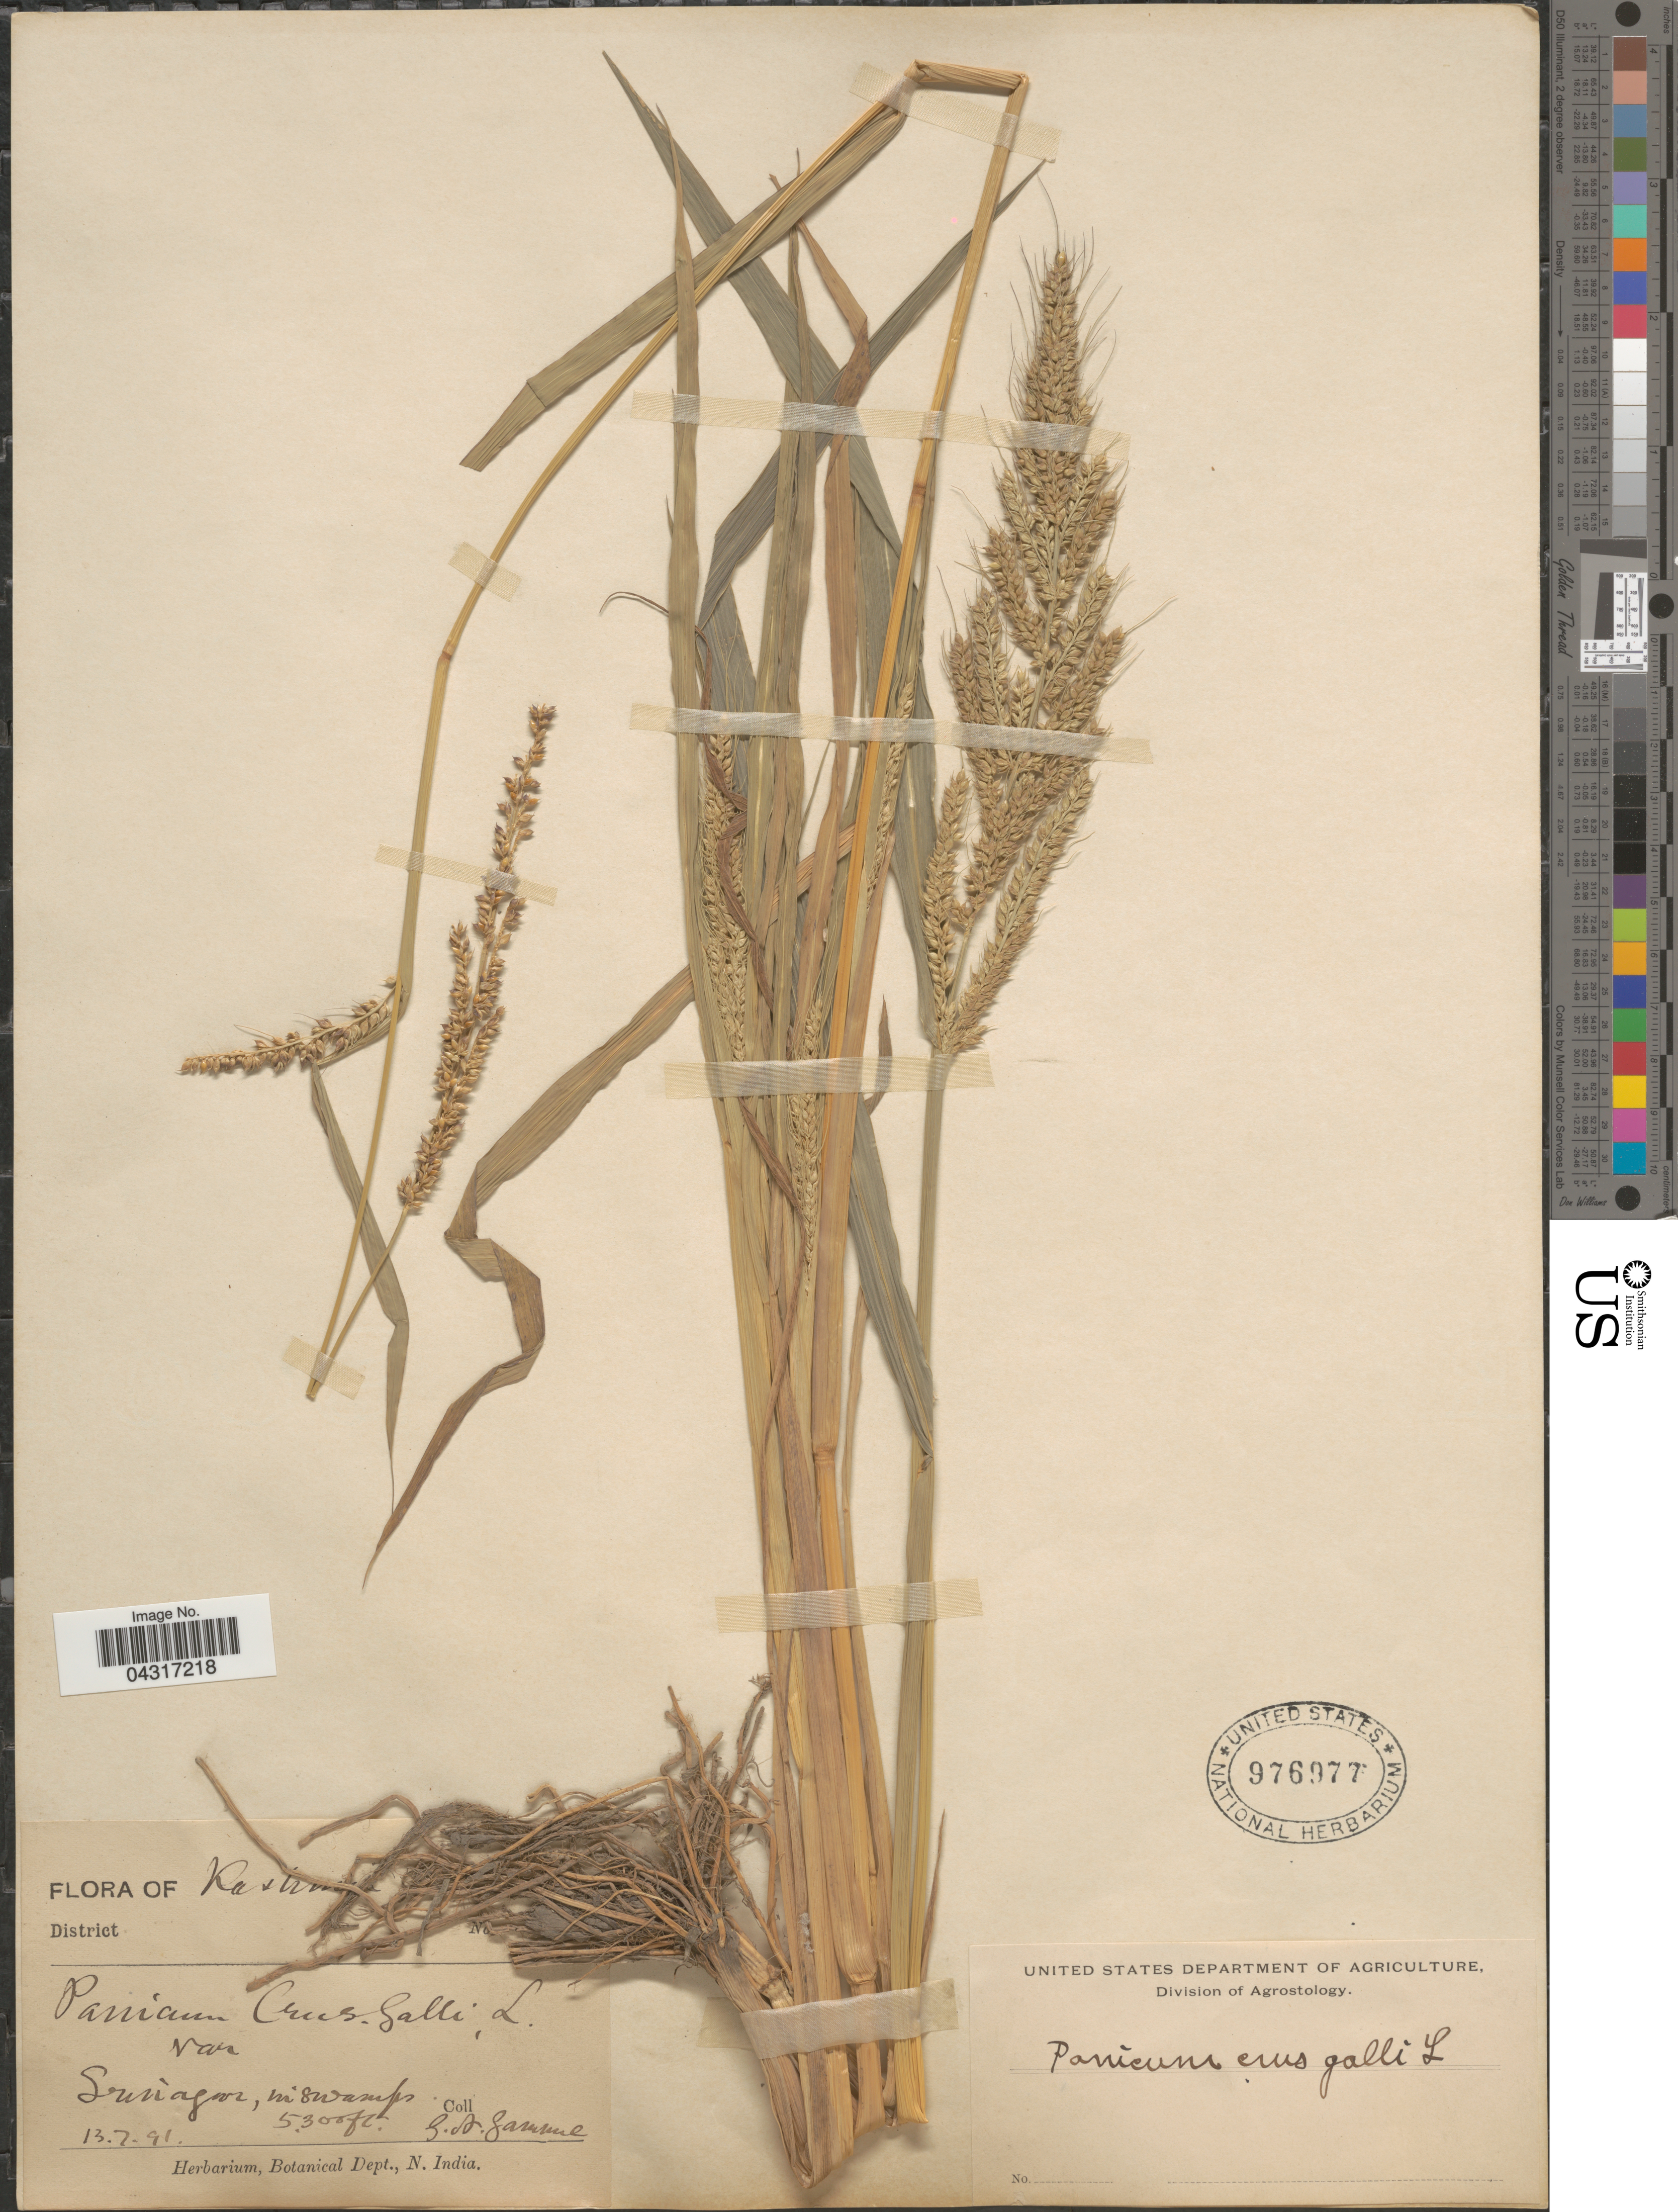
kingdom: Plantae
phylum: Tracheophyta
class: Liliopsida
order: Poales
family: Poaceae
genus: Echinochloa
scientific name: Echinochloa crus-galli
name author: (L.) P. Beauv.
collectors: G. Gammie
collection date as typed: Transcribed d/m/y: 13/7/91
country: India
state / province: Jammu and Kashmir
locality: Kashm [illegible text]. Srinagar, in swamp.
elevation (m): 1615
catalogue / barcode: US 976977